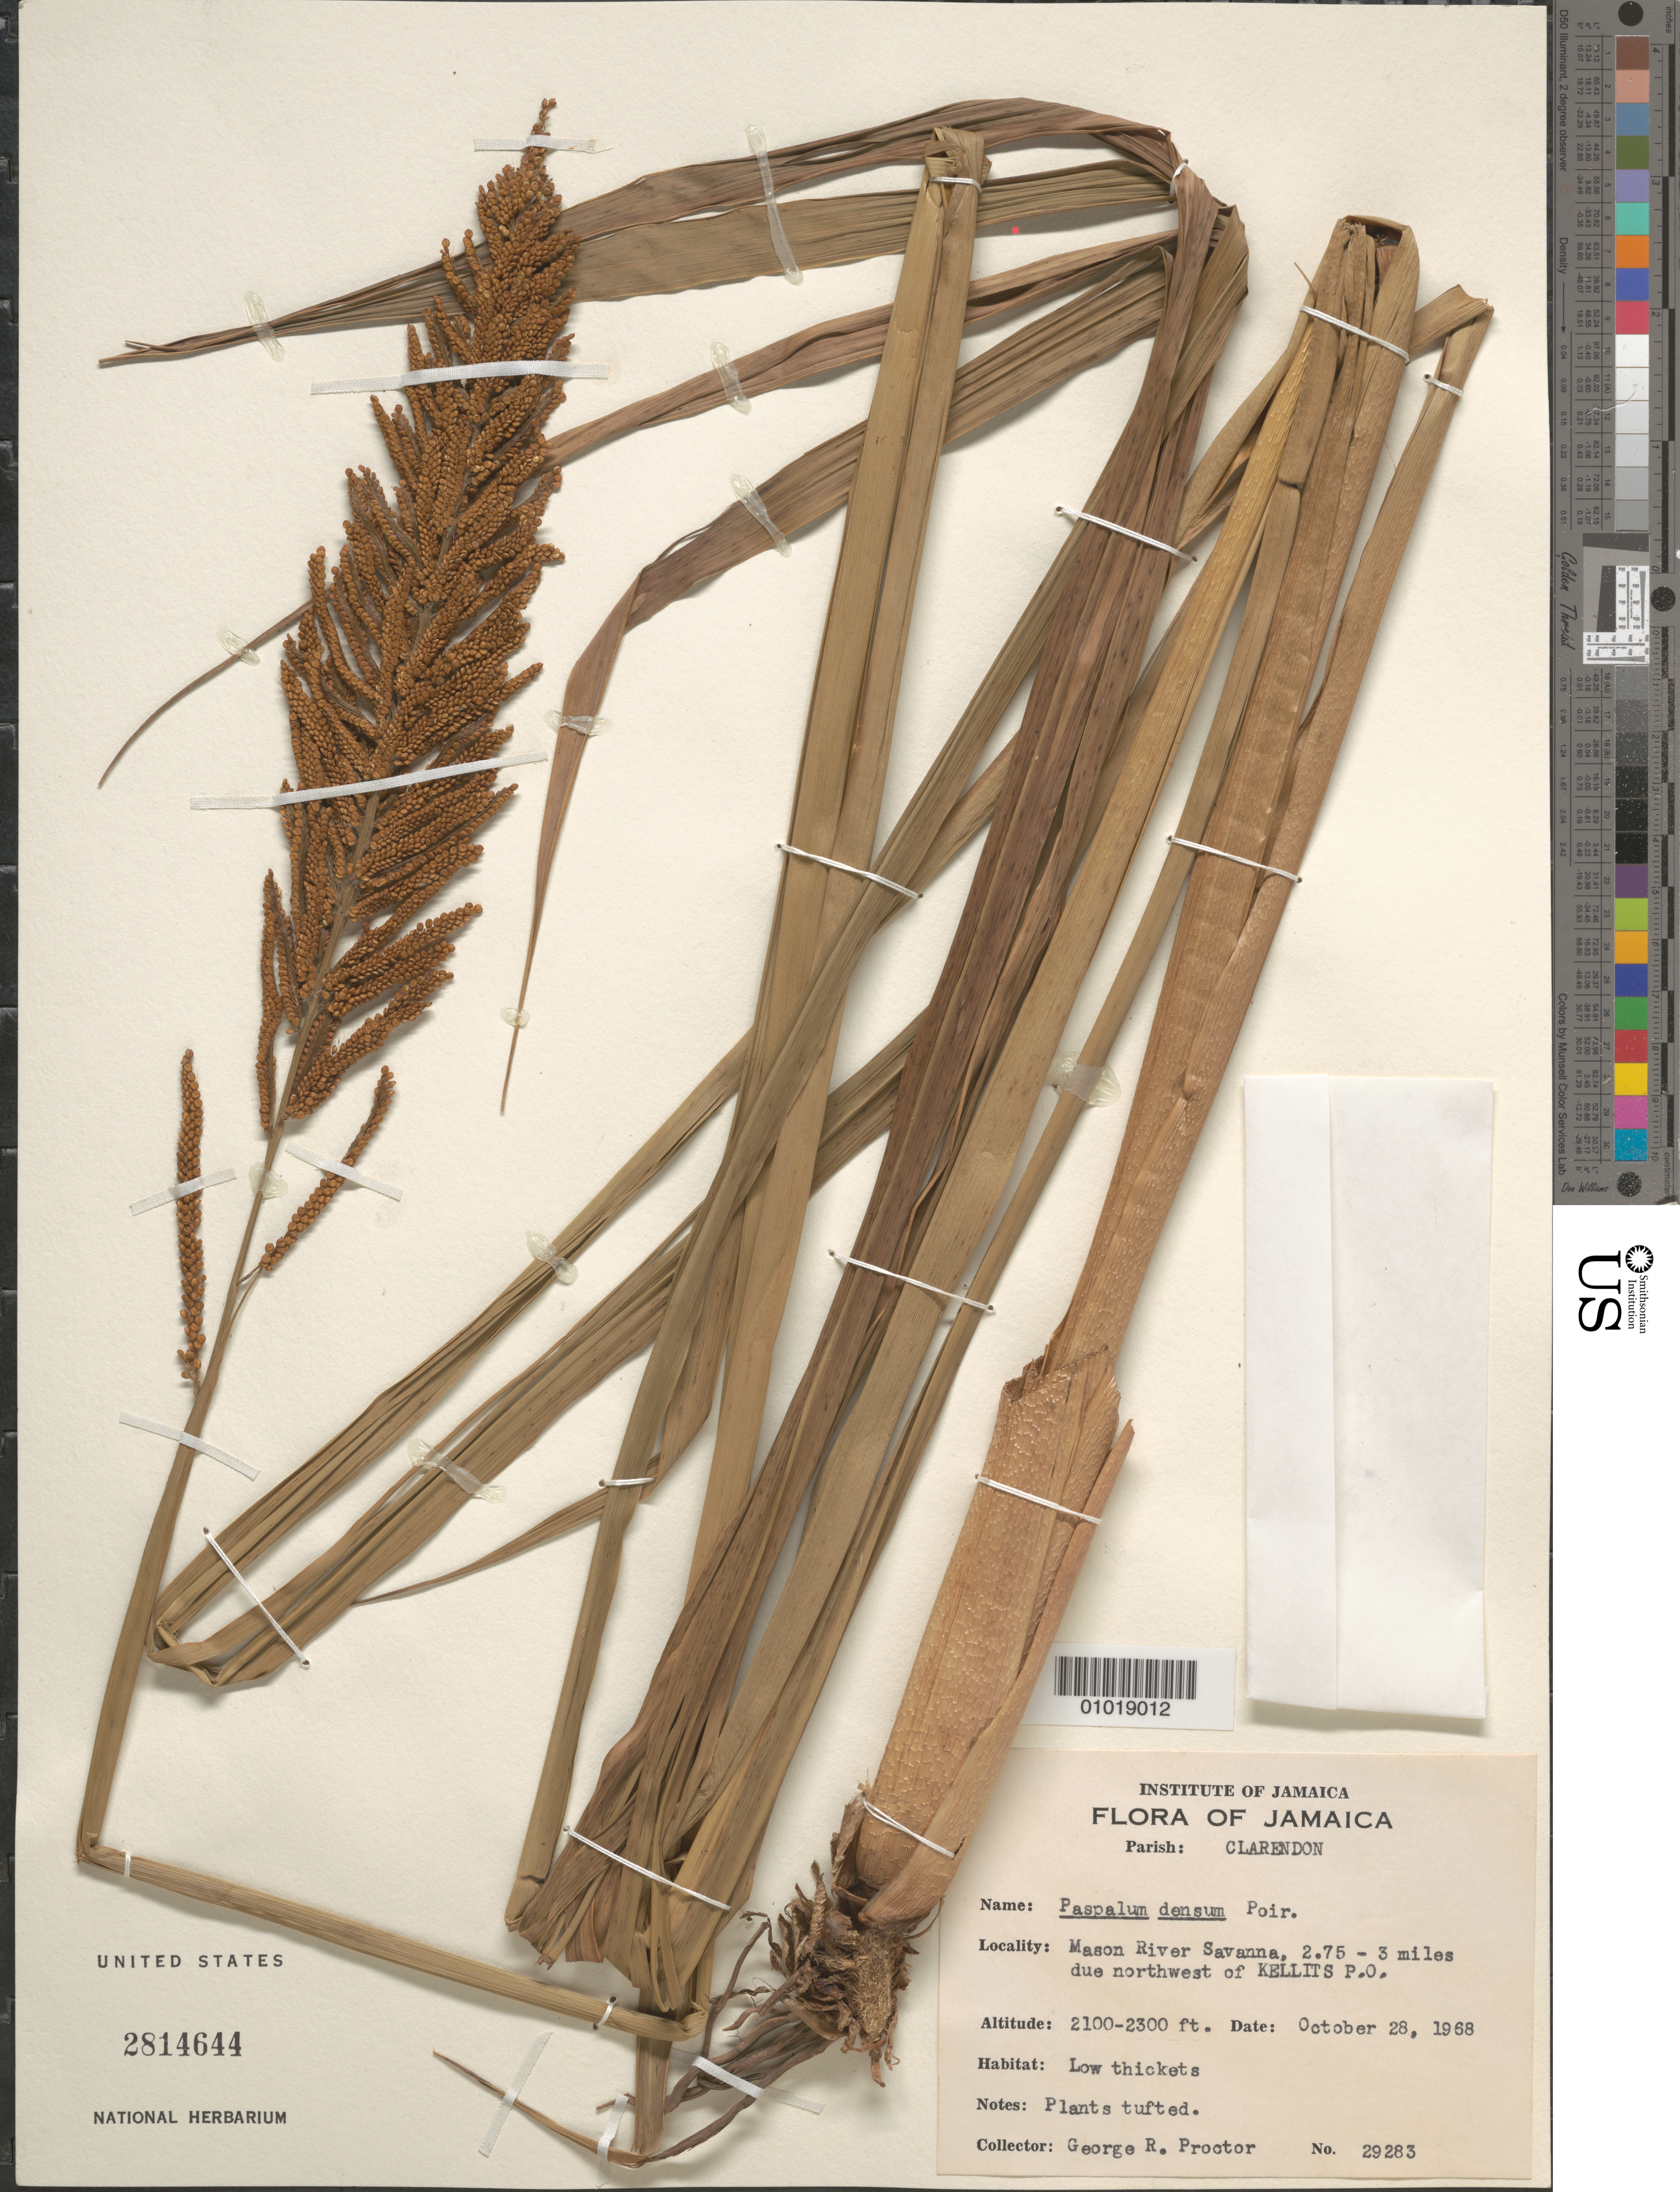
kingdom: Plantae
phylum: Tracheophyta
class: Liliopsida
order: Poales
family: Poaceae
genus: Paspalum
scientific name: Paspalum densum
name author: Poir.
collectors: G. R. Proctor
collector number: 29283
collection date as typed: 28 Oct 1968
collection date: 1968-10-28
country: Jamaica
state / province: Clarendon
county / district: Peckham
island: Jamaica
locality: Mason River savanna, 2.75-3 m NW of Kellits P.O.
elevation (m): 640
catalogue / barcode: US 281644